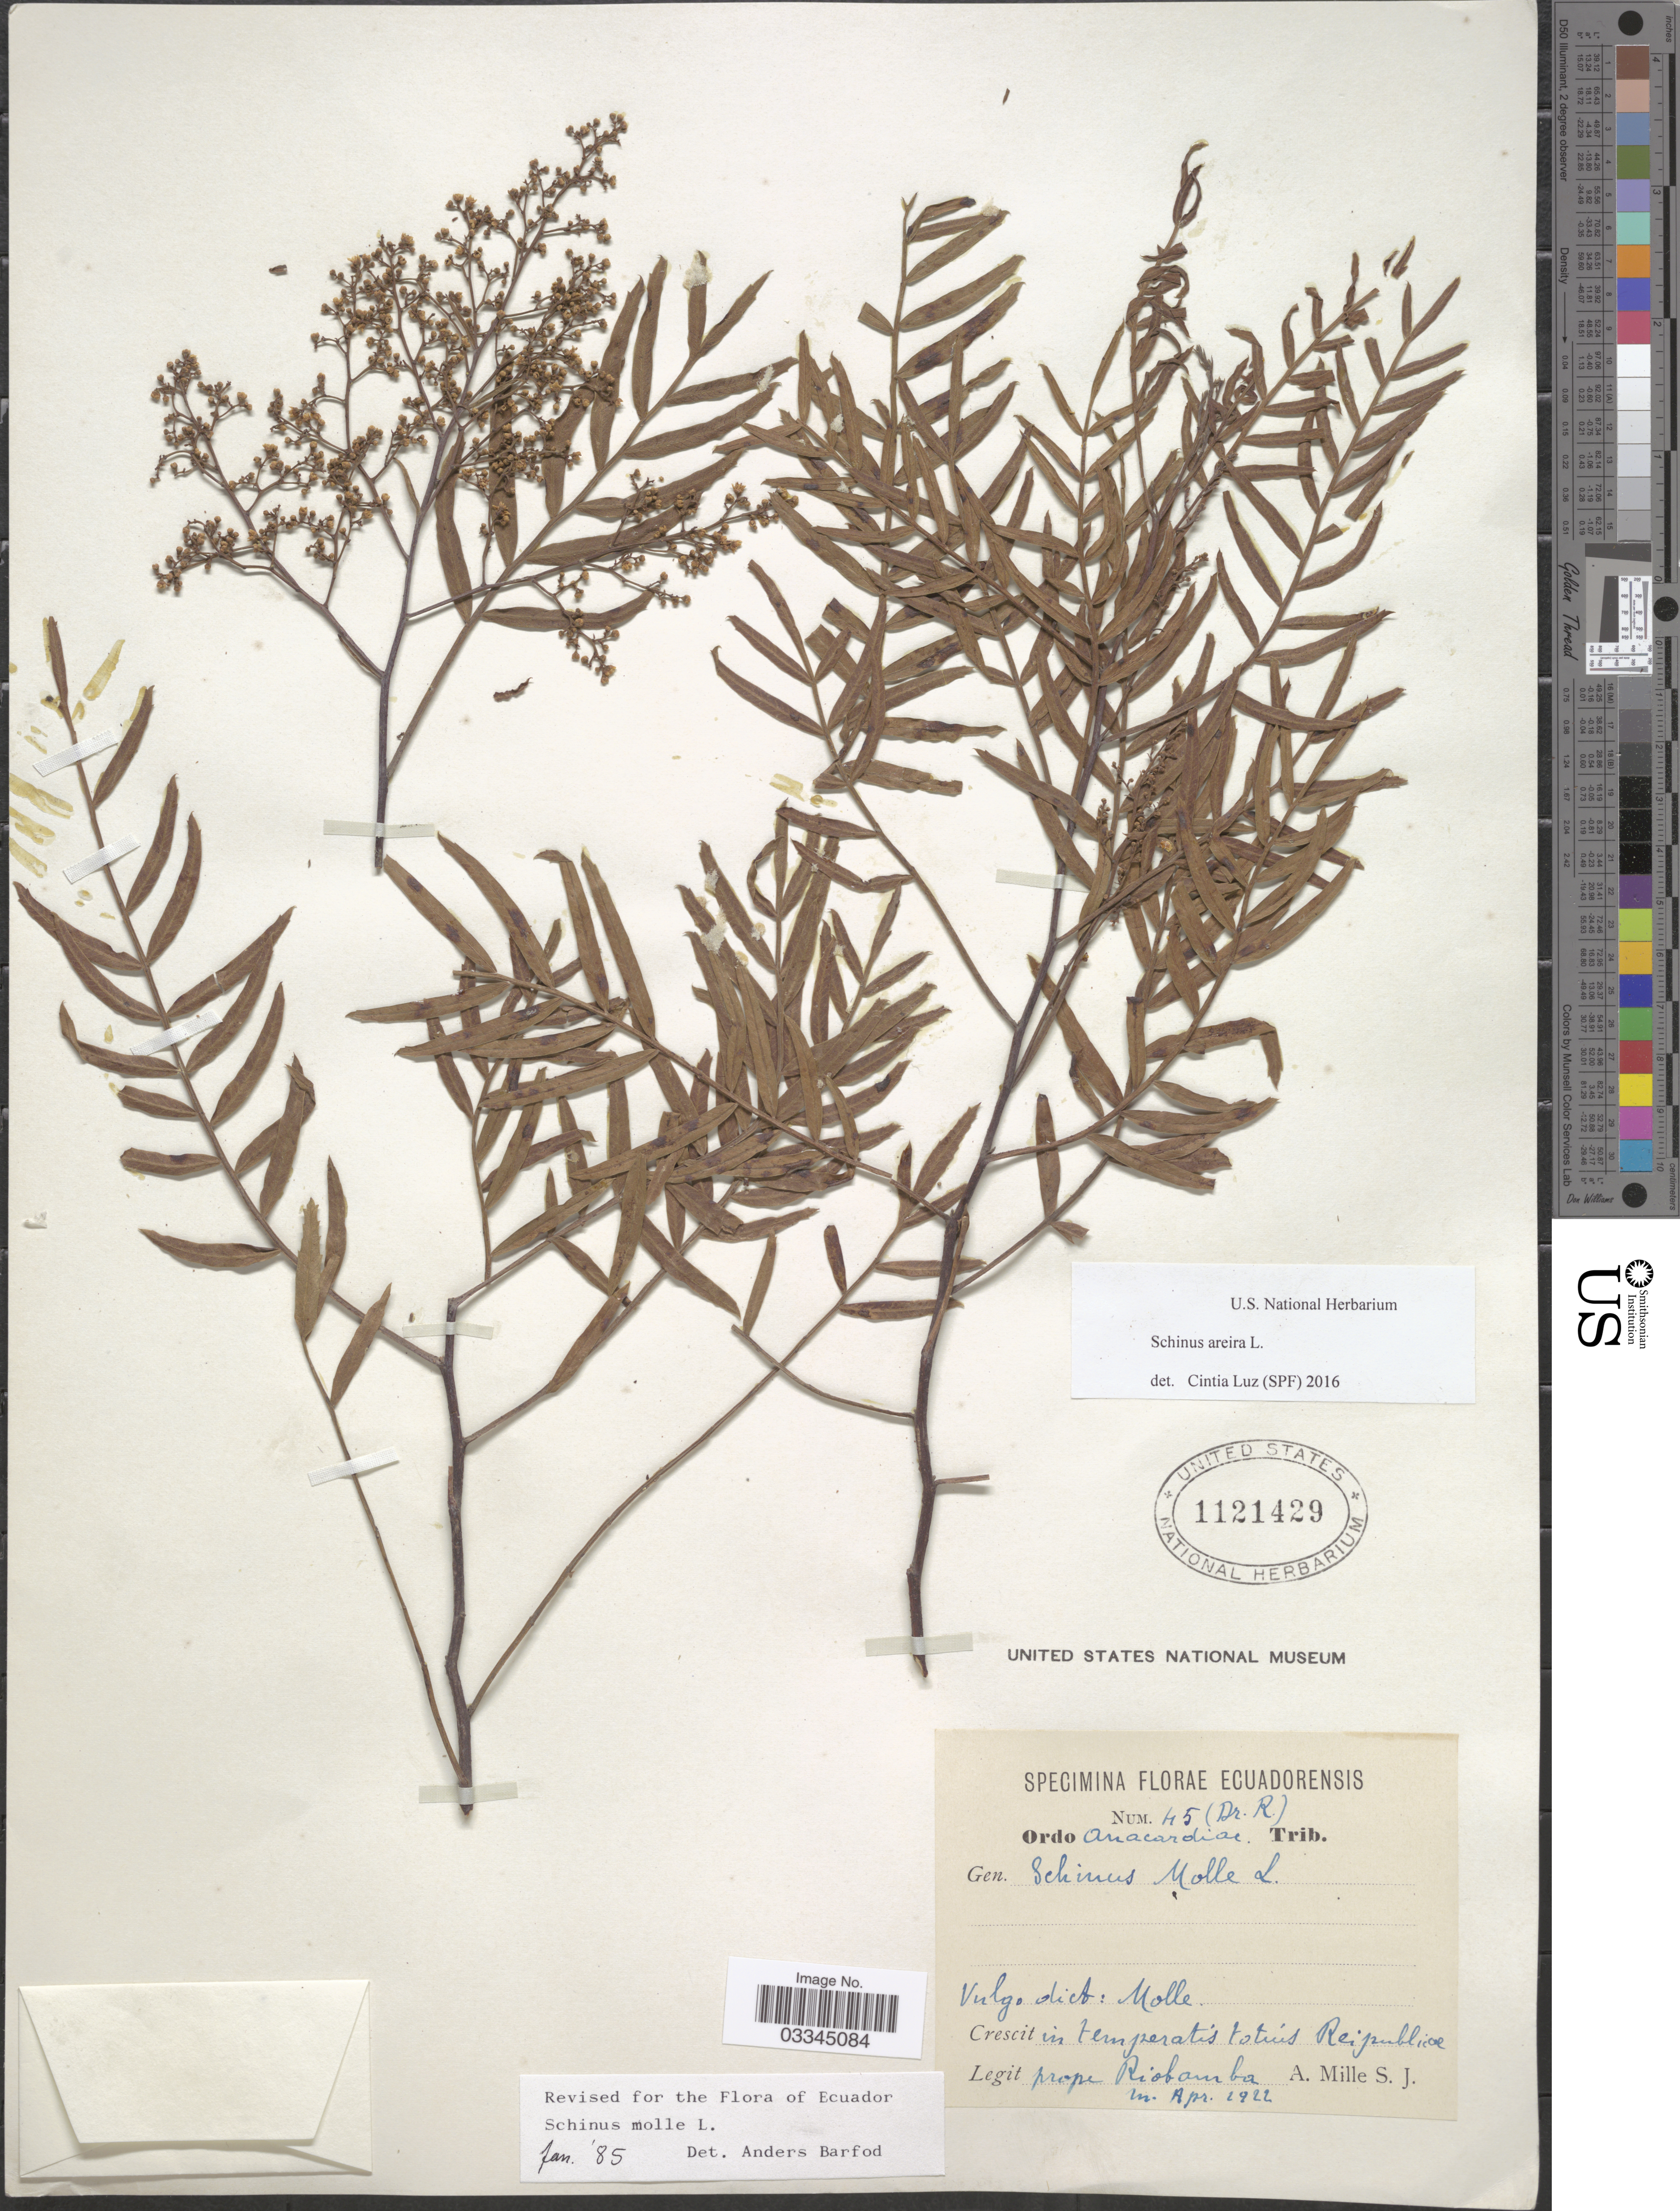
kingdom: Plantae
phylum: Tracheophyta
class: Magnoliopsida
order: Sapindales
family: Anacardiaceae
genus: Schinus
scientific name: Schinus areira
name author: L.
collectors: A. Mille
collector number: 45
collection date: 1922-04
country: Ecuador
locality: Prope Riobamba.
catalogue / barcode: US 1121429